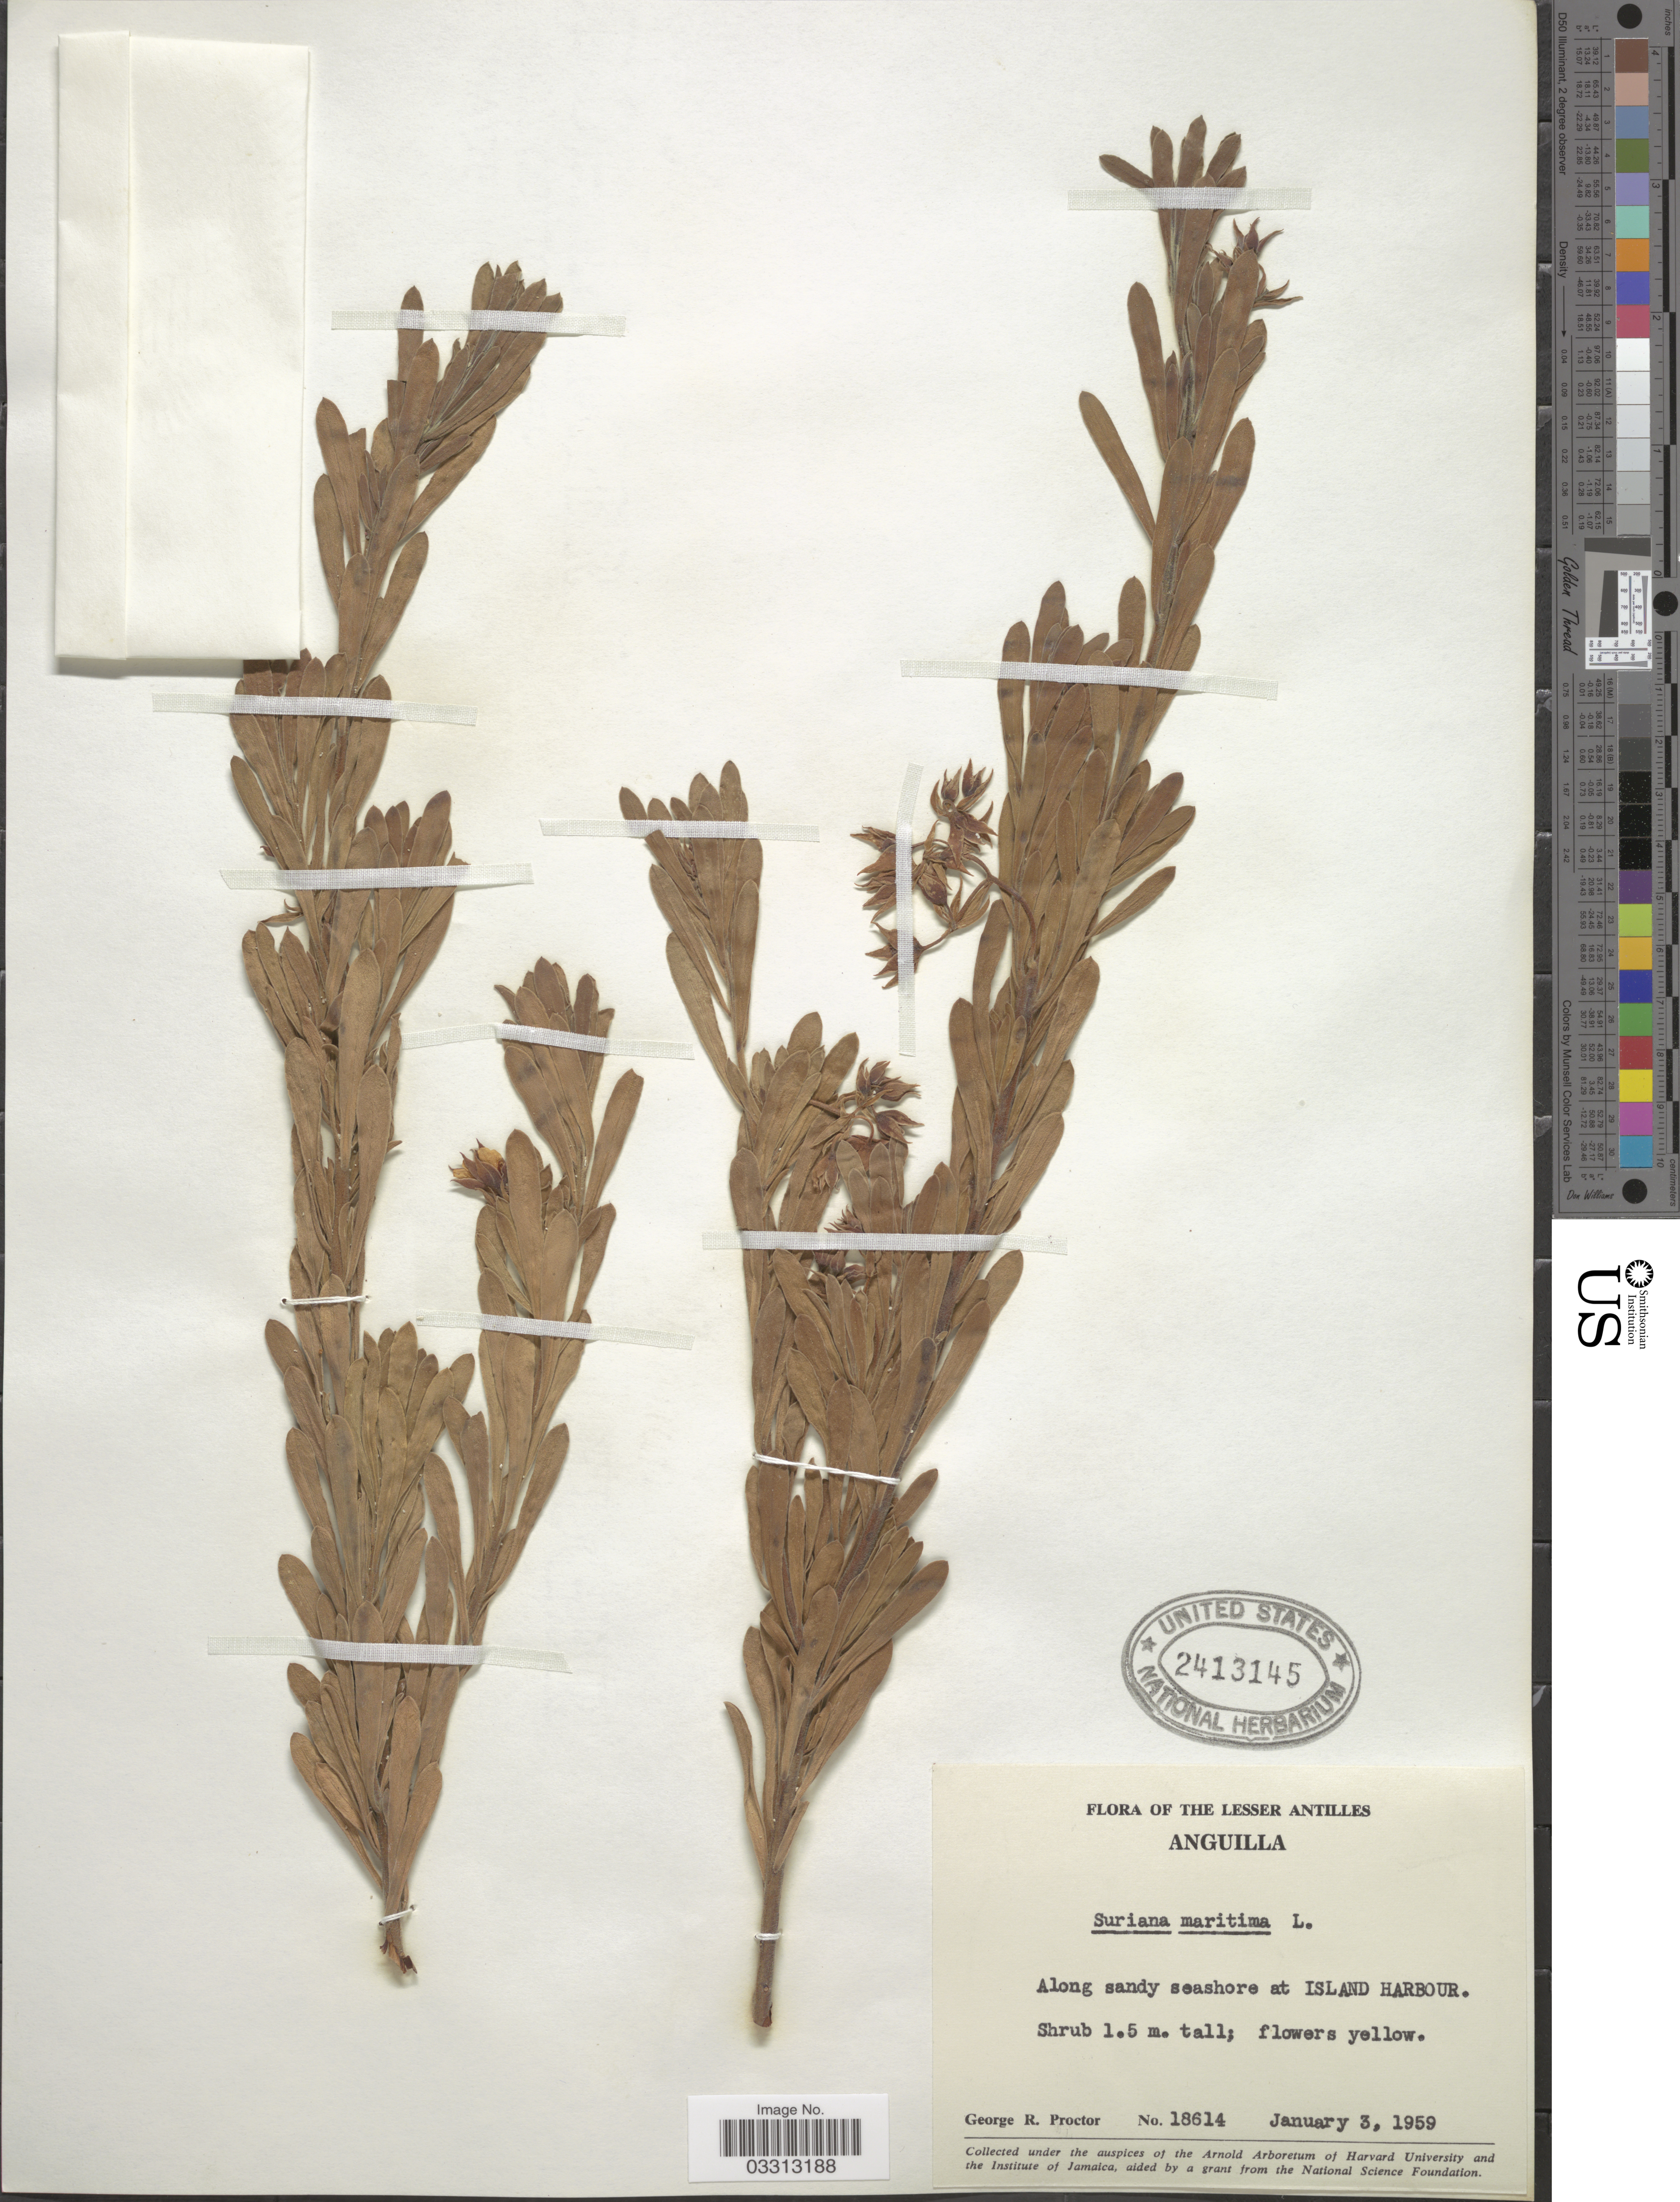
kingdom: Plantae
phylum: Tracheophyta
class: Magnoliopsida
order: Fabales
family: Surianaceae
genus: Suriana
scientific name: Suriana maritima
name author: L.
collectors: G. Proctor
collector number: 18614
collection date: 1959-01-03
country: Anguilla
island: Anguilla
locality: The Lesser Antilles. Along sandy seashore at Island Harbour.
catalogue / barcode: US 2413145